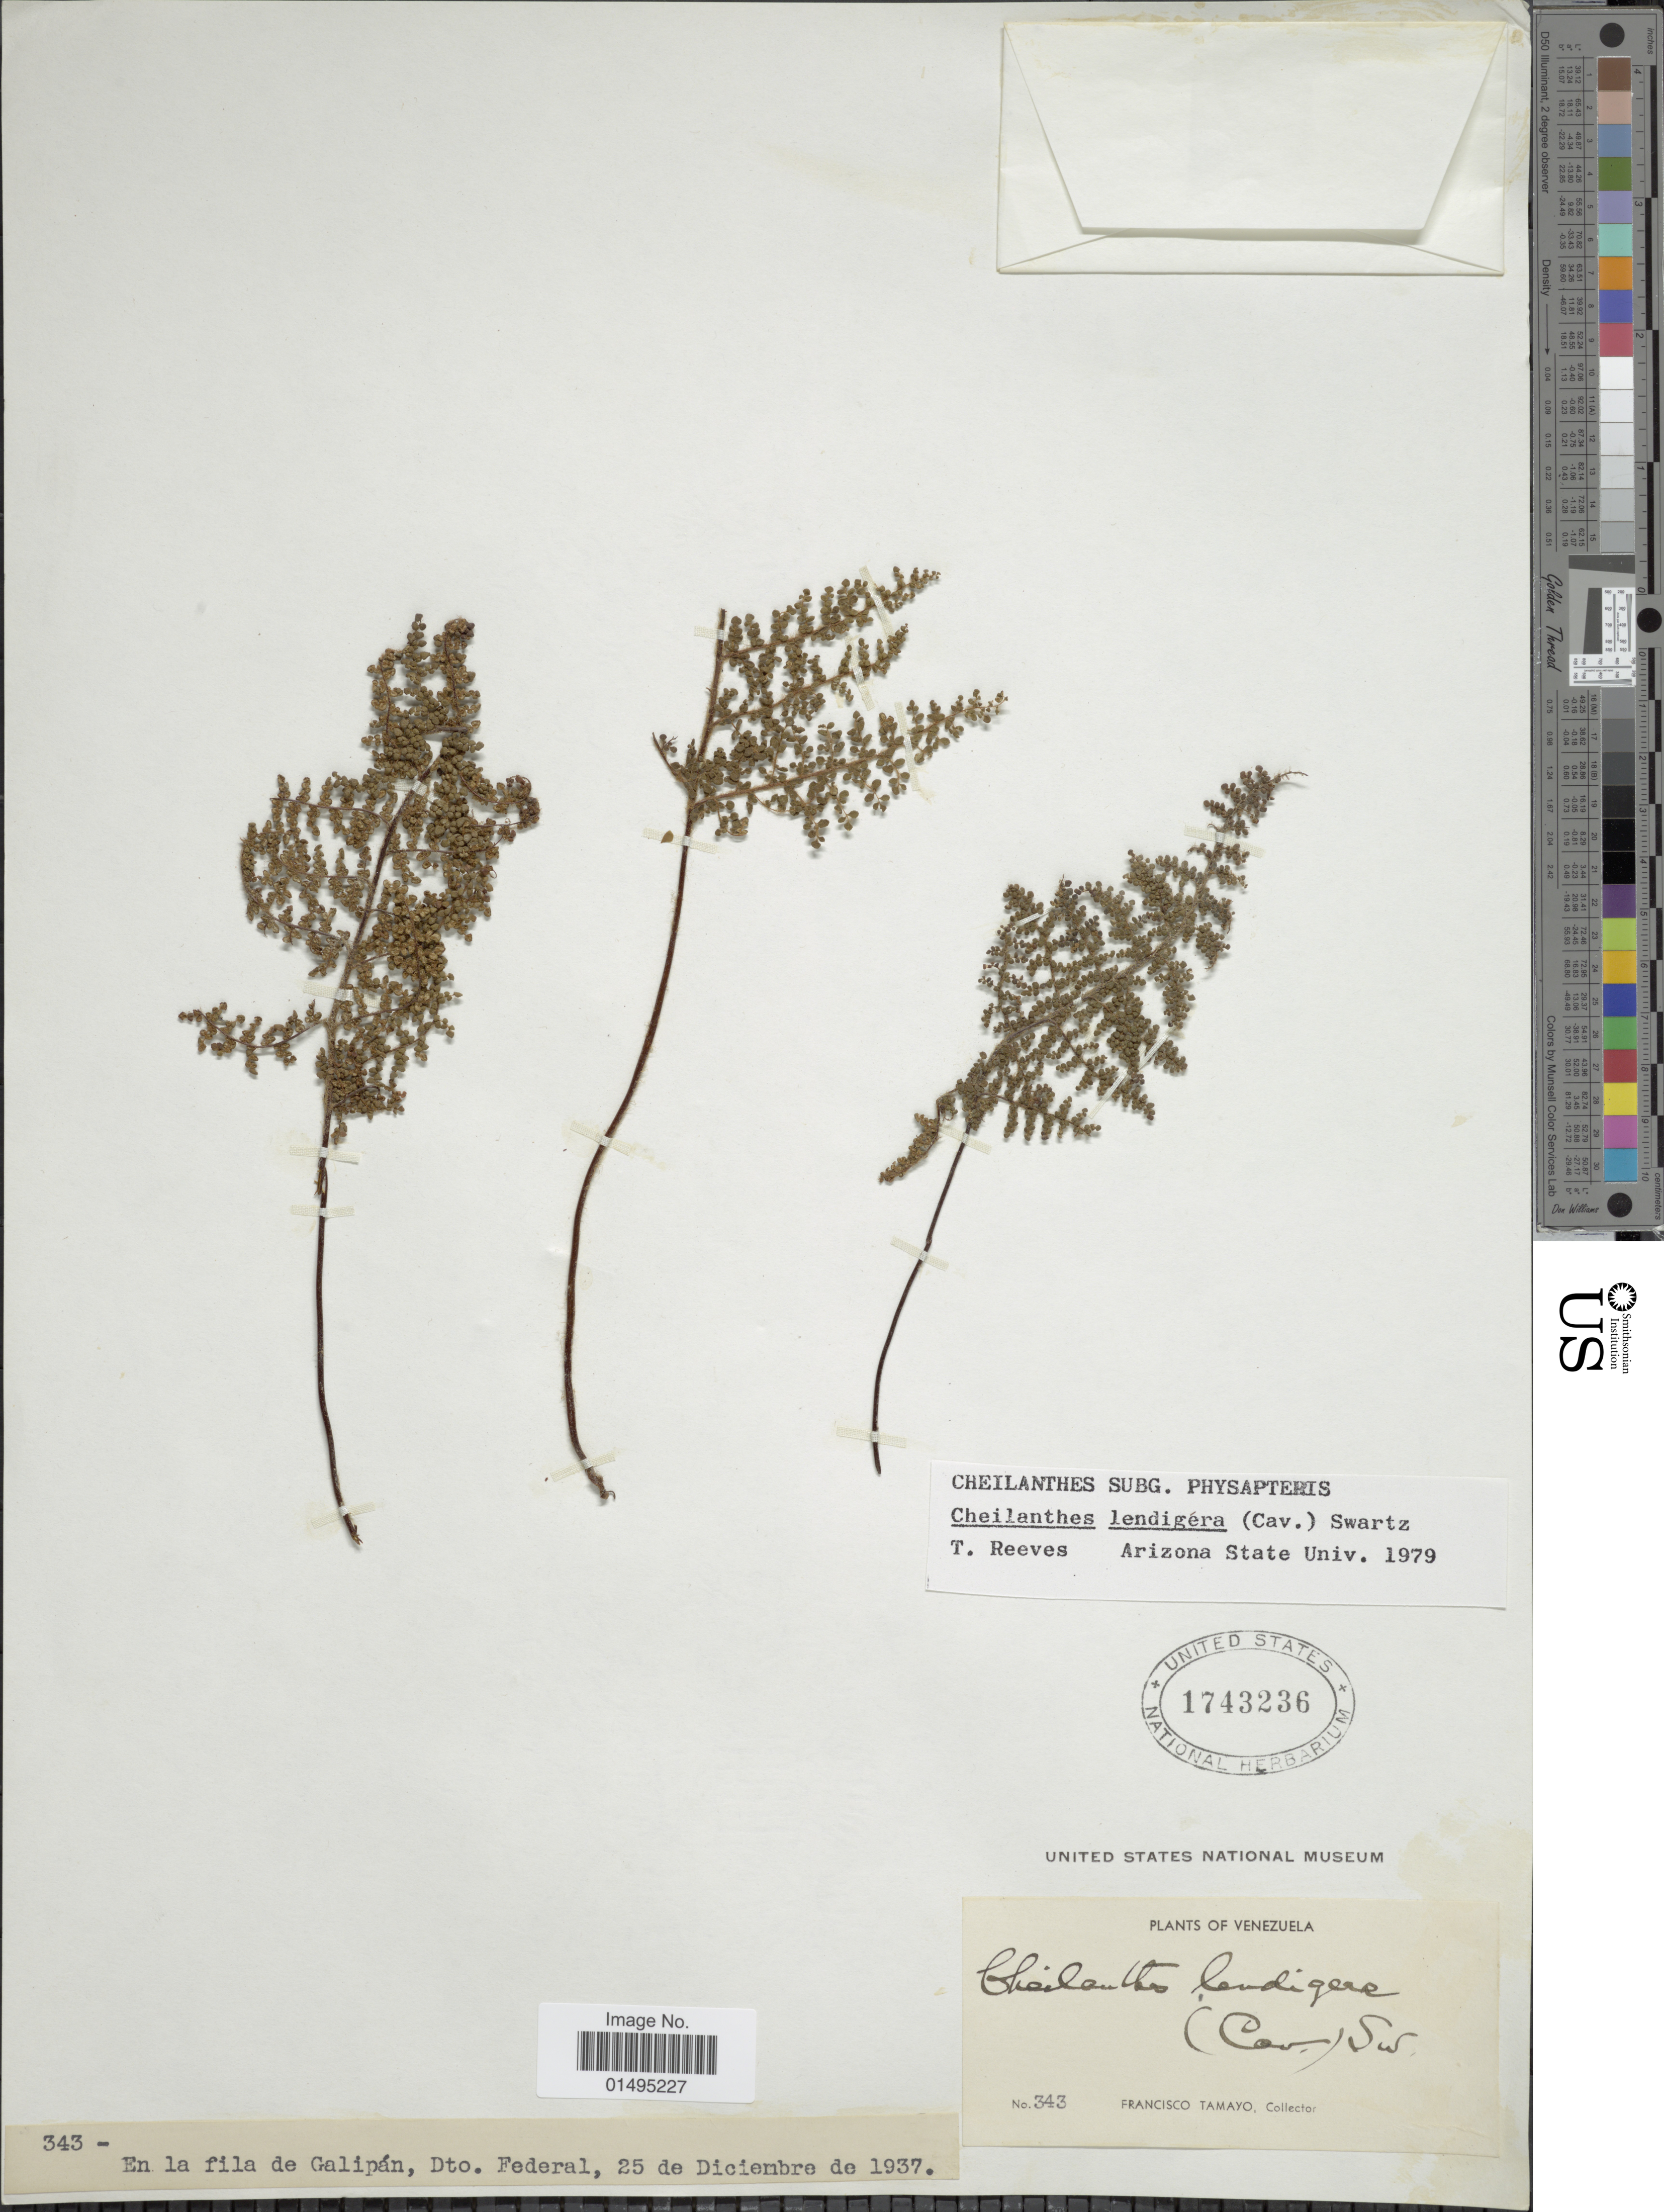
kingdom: Plantae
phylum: Tracheophyta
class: Polypodiopsida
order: Polypodiales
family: Pteridaceae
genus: Myriopteris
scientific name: Myriopteris lendigera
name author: (Cav.) J. Sm.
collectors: F. Tamayo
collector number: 343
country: Venezuela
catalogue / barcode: US 1743236